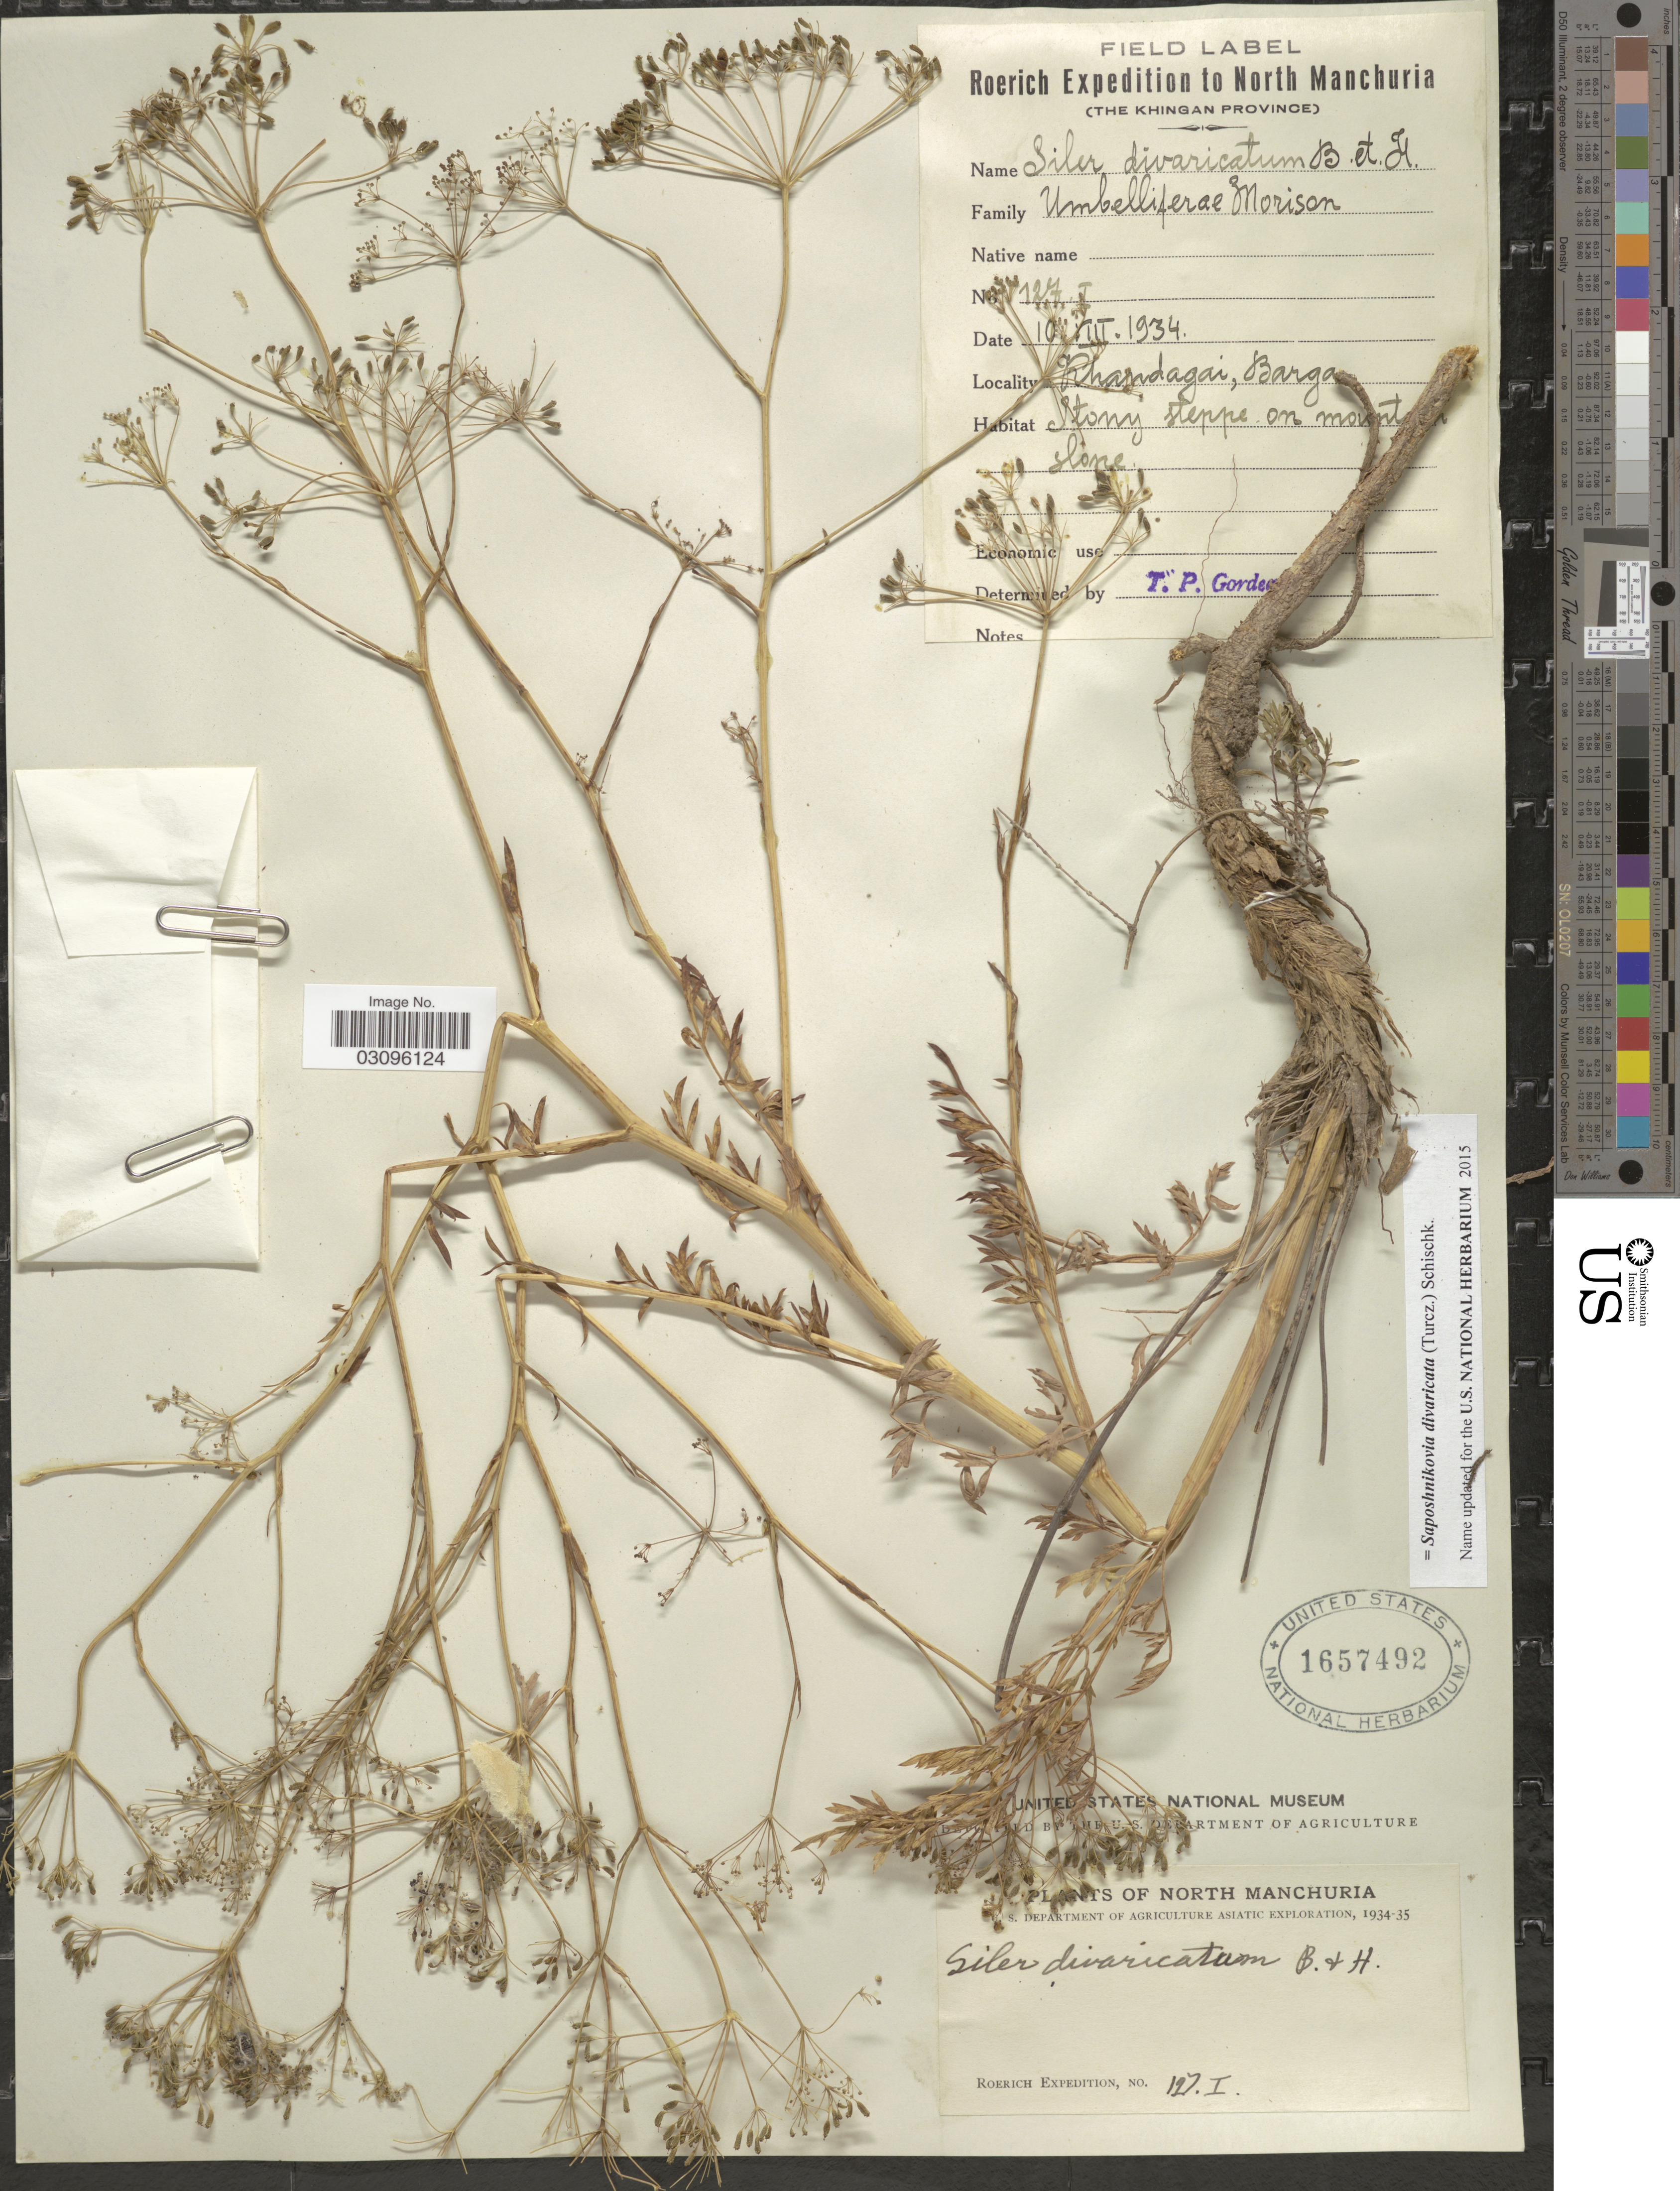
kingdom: Plantae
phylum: Tracheophyta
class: Magnoliopsida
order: Apiales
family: Apiaceae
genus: Saposhnikovia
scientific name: Saposhnikovia divaricata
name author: (Turcz.) Schischk.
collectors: Roerich Expedition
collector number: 127.I.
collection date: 1934-08-10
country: China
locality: North Manchuria. The Khingan Province. Khandagai, Barga,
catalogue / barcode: US 1657492